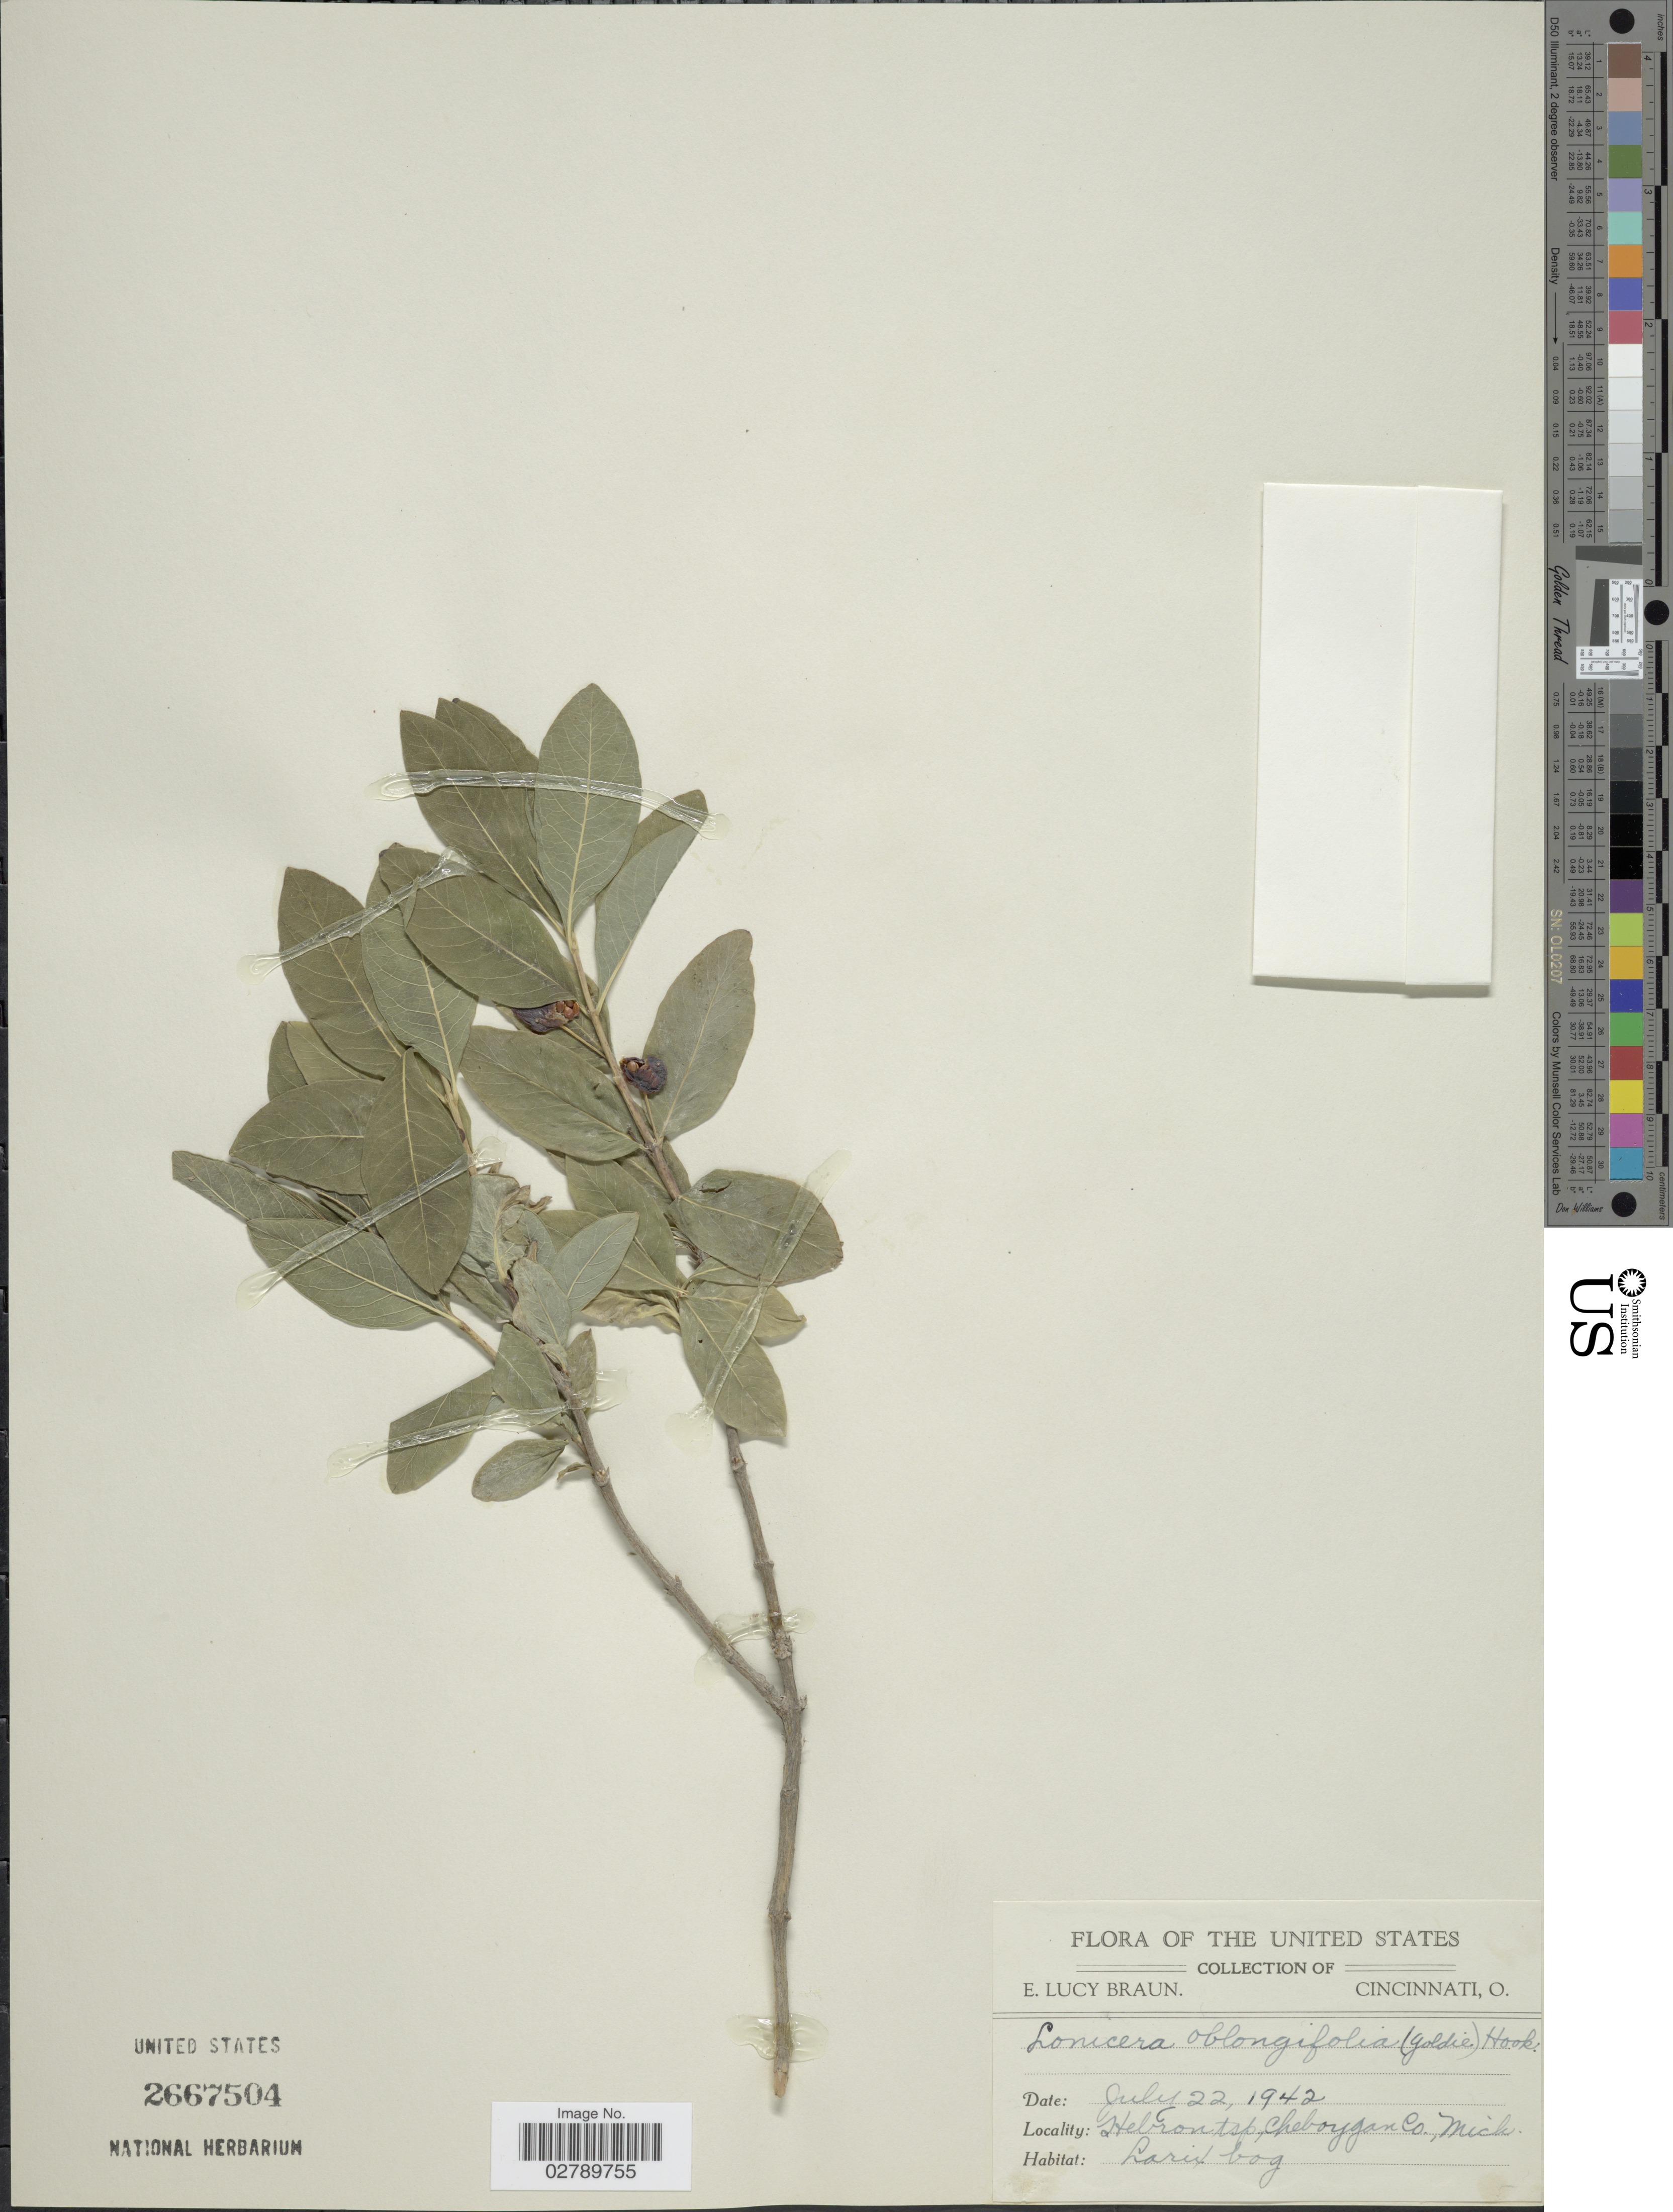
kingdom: Plantae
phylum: Tracheophyta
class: Magnoliopsida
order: Dipsacales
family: Caprifoliaceae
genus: Lonicera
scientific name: Lonicera oblongifolia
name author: Hook.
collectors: E. L. Braun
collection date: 1942-07-22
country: United States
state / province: Michigan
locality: Hebron tsp, Cheboygan Co.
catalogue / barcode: US 2667504